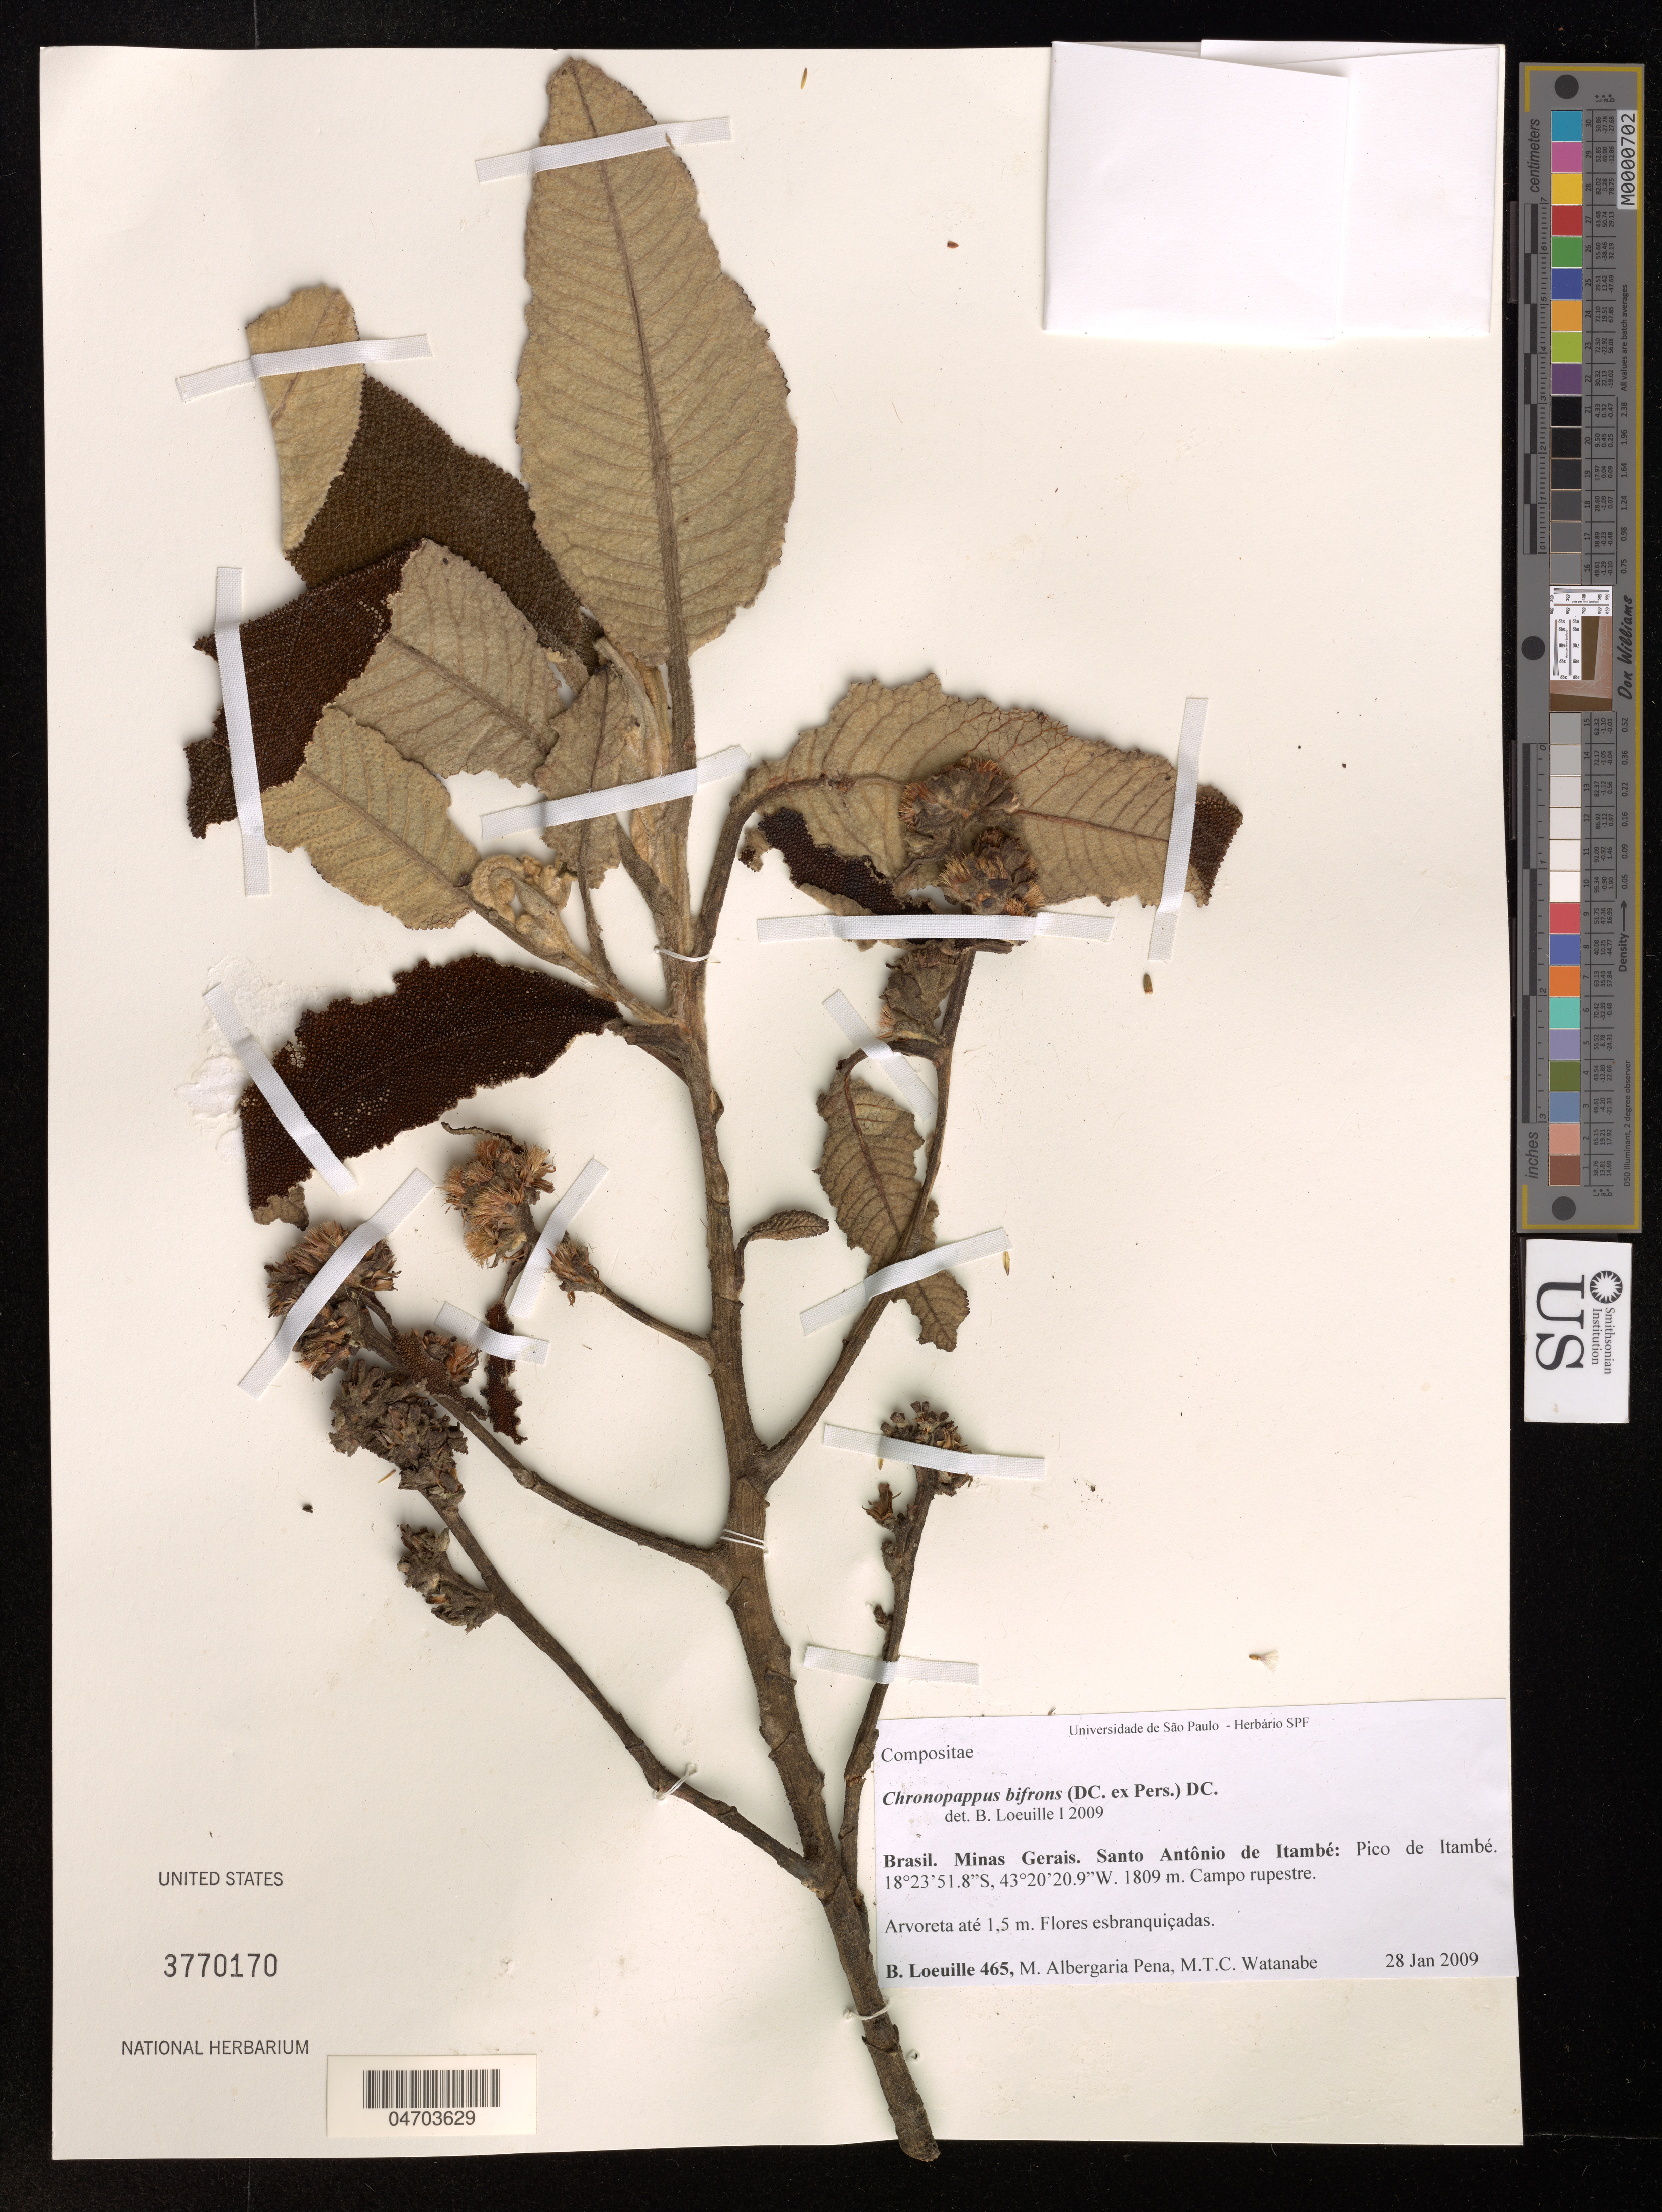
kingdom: Plantae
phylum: Tracheophyta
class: Magnoliopsida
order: Asterales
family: Asteraceae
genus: Chronopappus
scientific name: Chronopappus bifrons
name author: (DC. ex Pers.) DC.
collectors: B. Loeuille & M. Albergaria Pena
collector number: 465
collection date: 2009-01-28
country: Brazil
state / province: Minas Gerais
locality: Santo Antônio de Itambé: Pico de Itambé.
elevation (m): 1809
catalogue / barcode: US 3770170